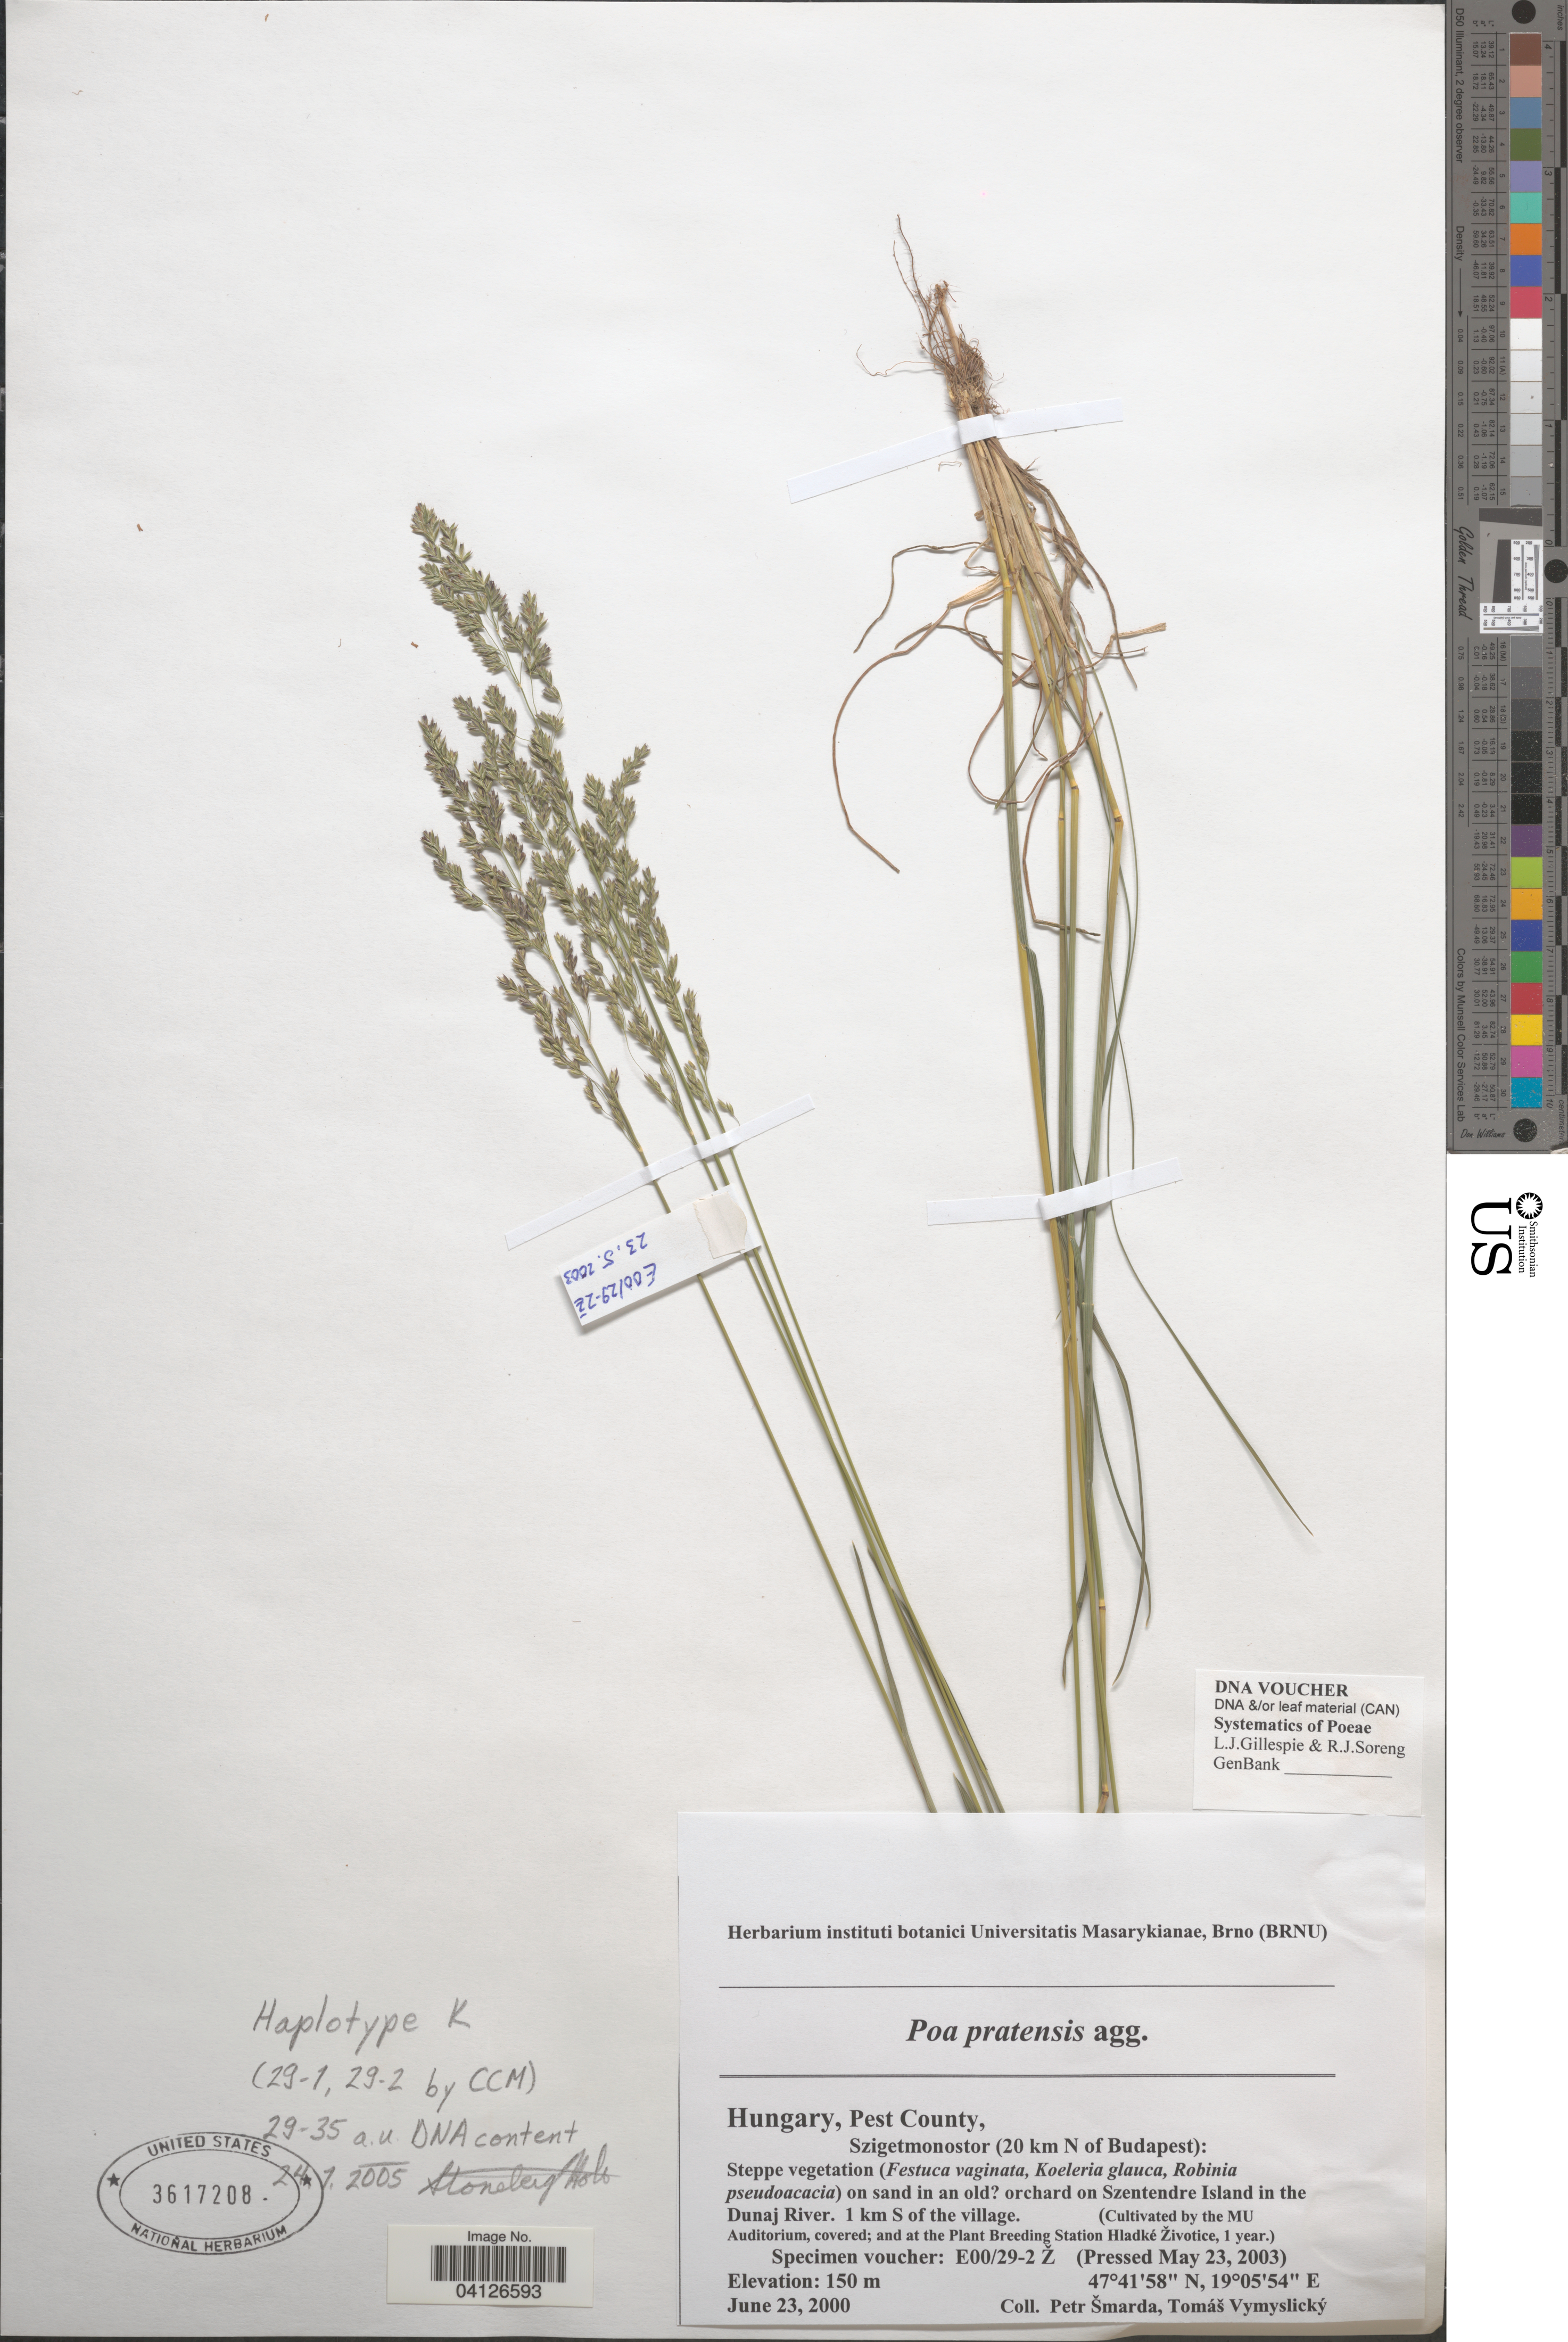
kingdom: Plantae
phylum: Tracheophyta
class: Liliopsida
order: Poales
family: Poaceae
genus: Poa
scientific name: Poa pratensis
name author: L.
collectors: Ex herb. instituti botanici Universitatis Masarykianae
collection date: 2003-05-23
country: Czechia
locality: At the Plant Breeding Station Hladké Životice, 1 year).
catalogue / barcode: US 3617208